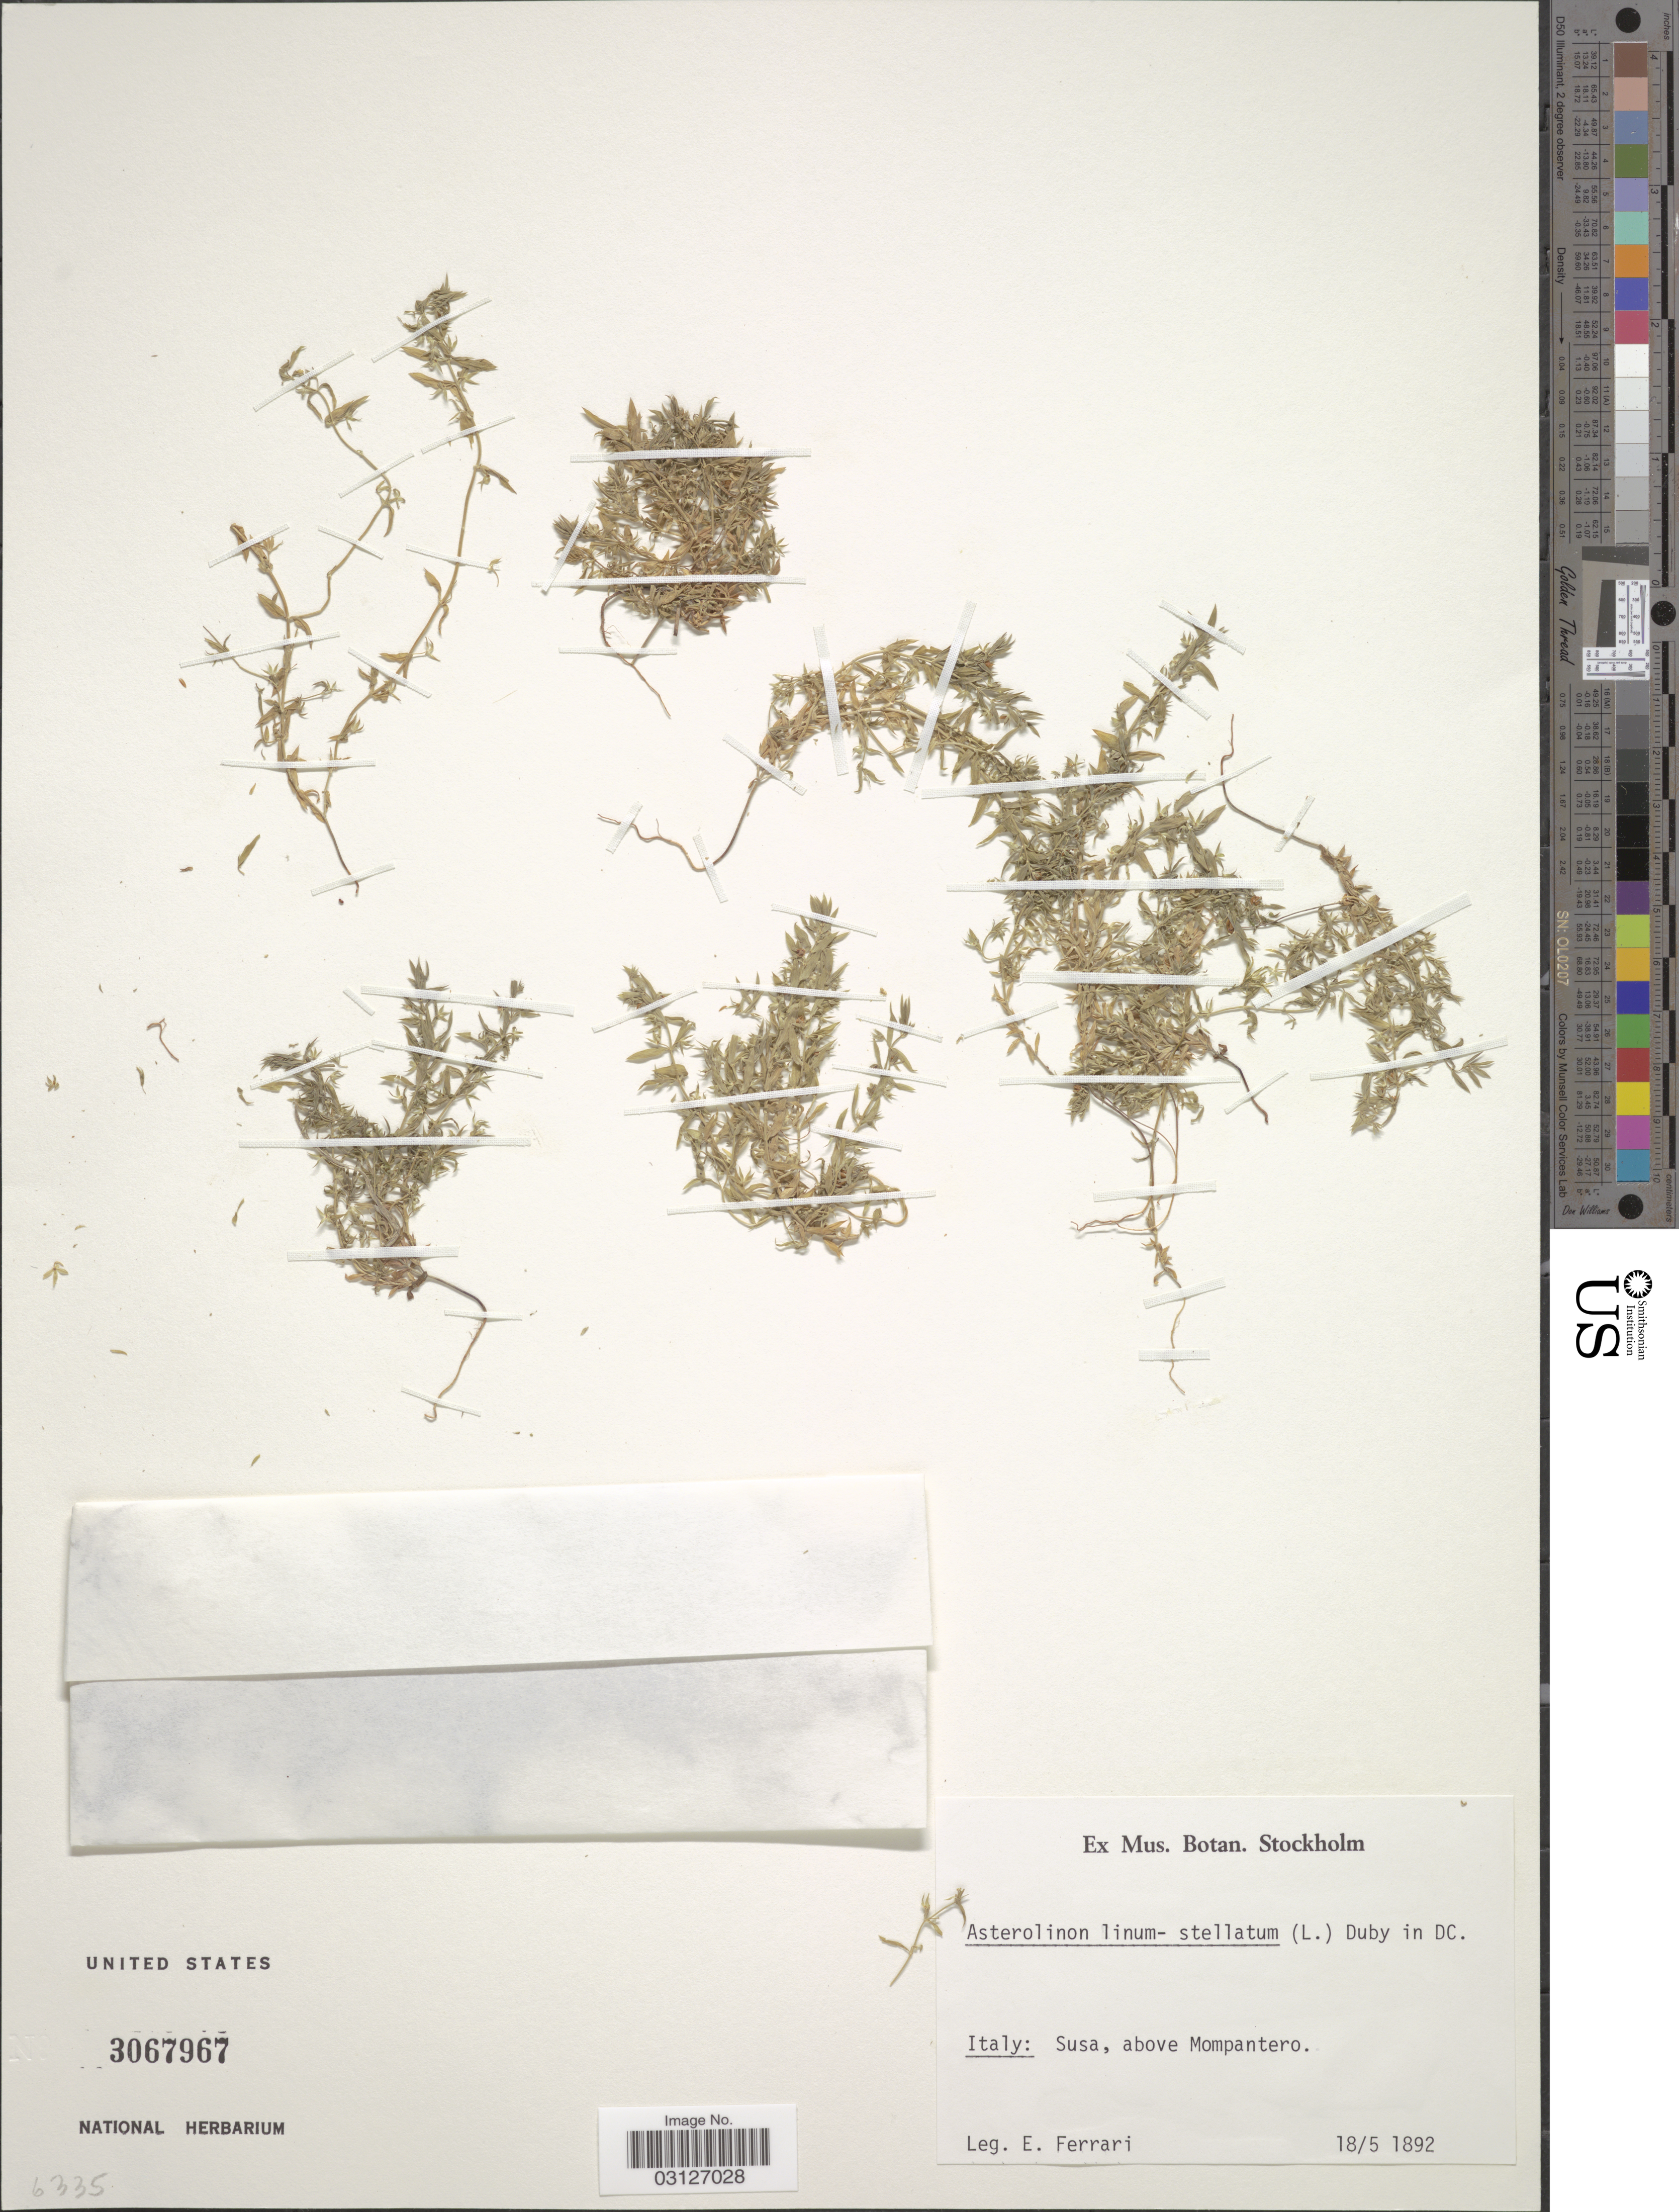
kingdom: Plantae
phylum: Tracheophyta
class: Magnoliopsida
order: Ericales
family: Primulaceae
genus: Asterolinon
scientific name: Asterolinon stellatum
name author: Hoffmanns. & Link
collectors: E. Ferrari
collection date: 1892-05-18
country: Italy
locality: Susa, above Mompantero.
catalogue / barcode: US 3067967